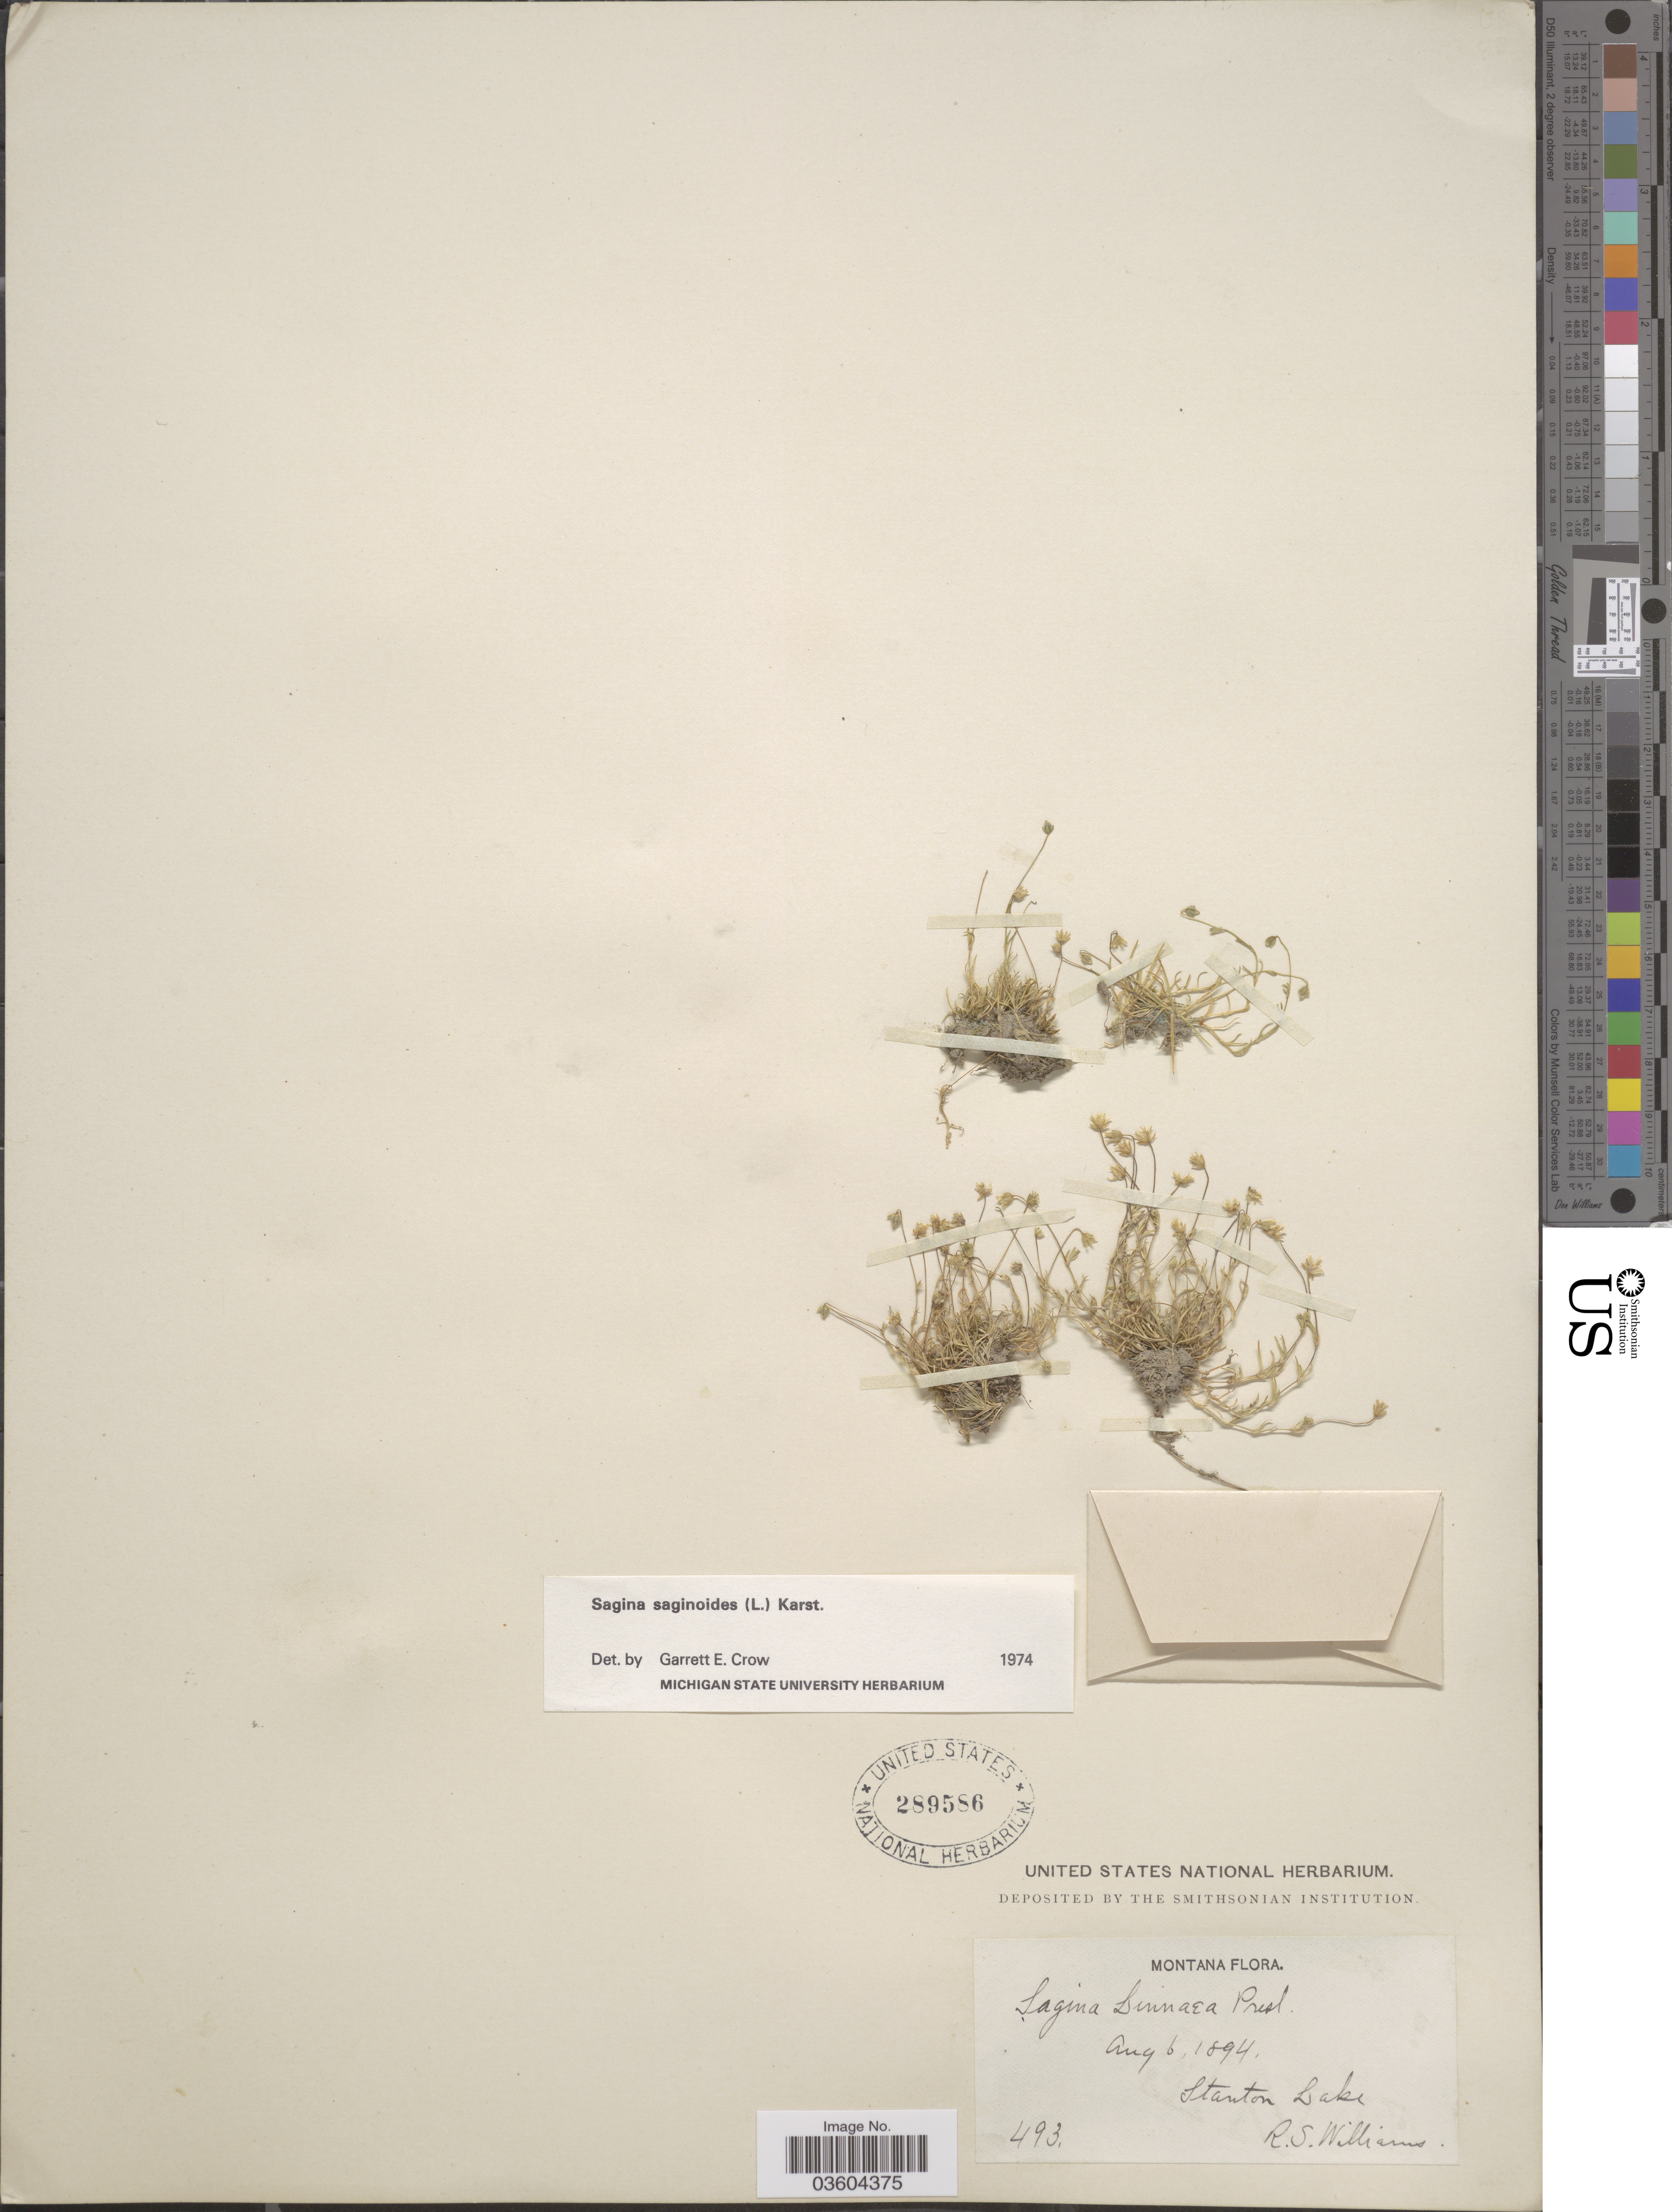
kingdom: Plantae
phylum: Tracheophyta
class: Magnoliopsida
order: Caryophyllales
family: Caryophyllaceae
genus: Sagina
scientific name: Sagina saginoides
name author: (L.) H. Karst.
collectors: R. S. Williams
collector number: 493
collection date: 1894-08-06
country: United States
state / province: Montana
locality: Stanton Lake.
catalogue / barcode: US 289586